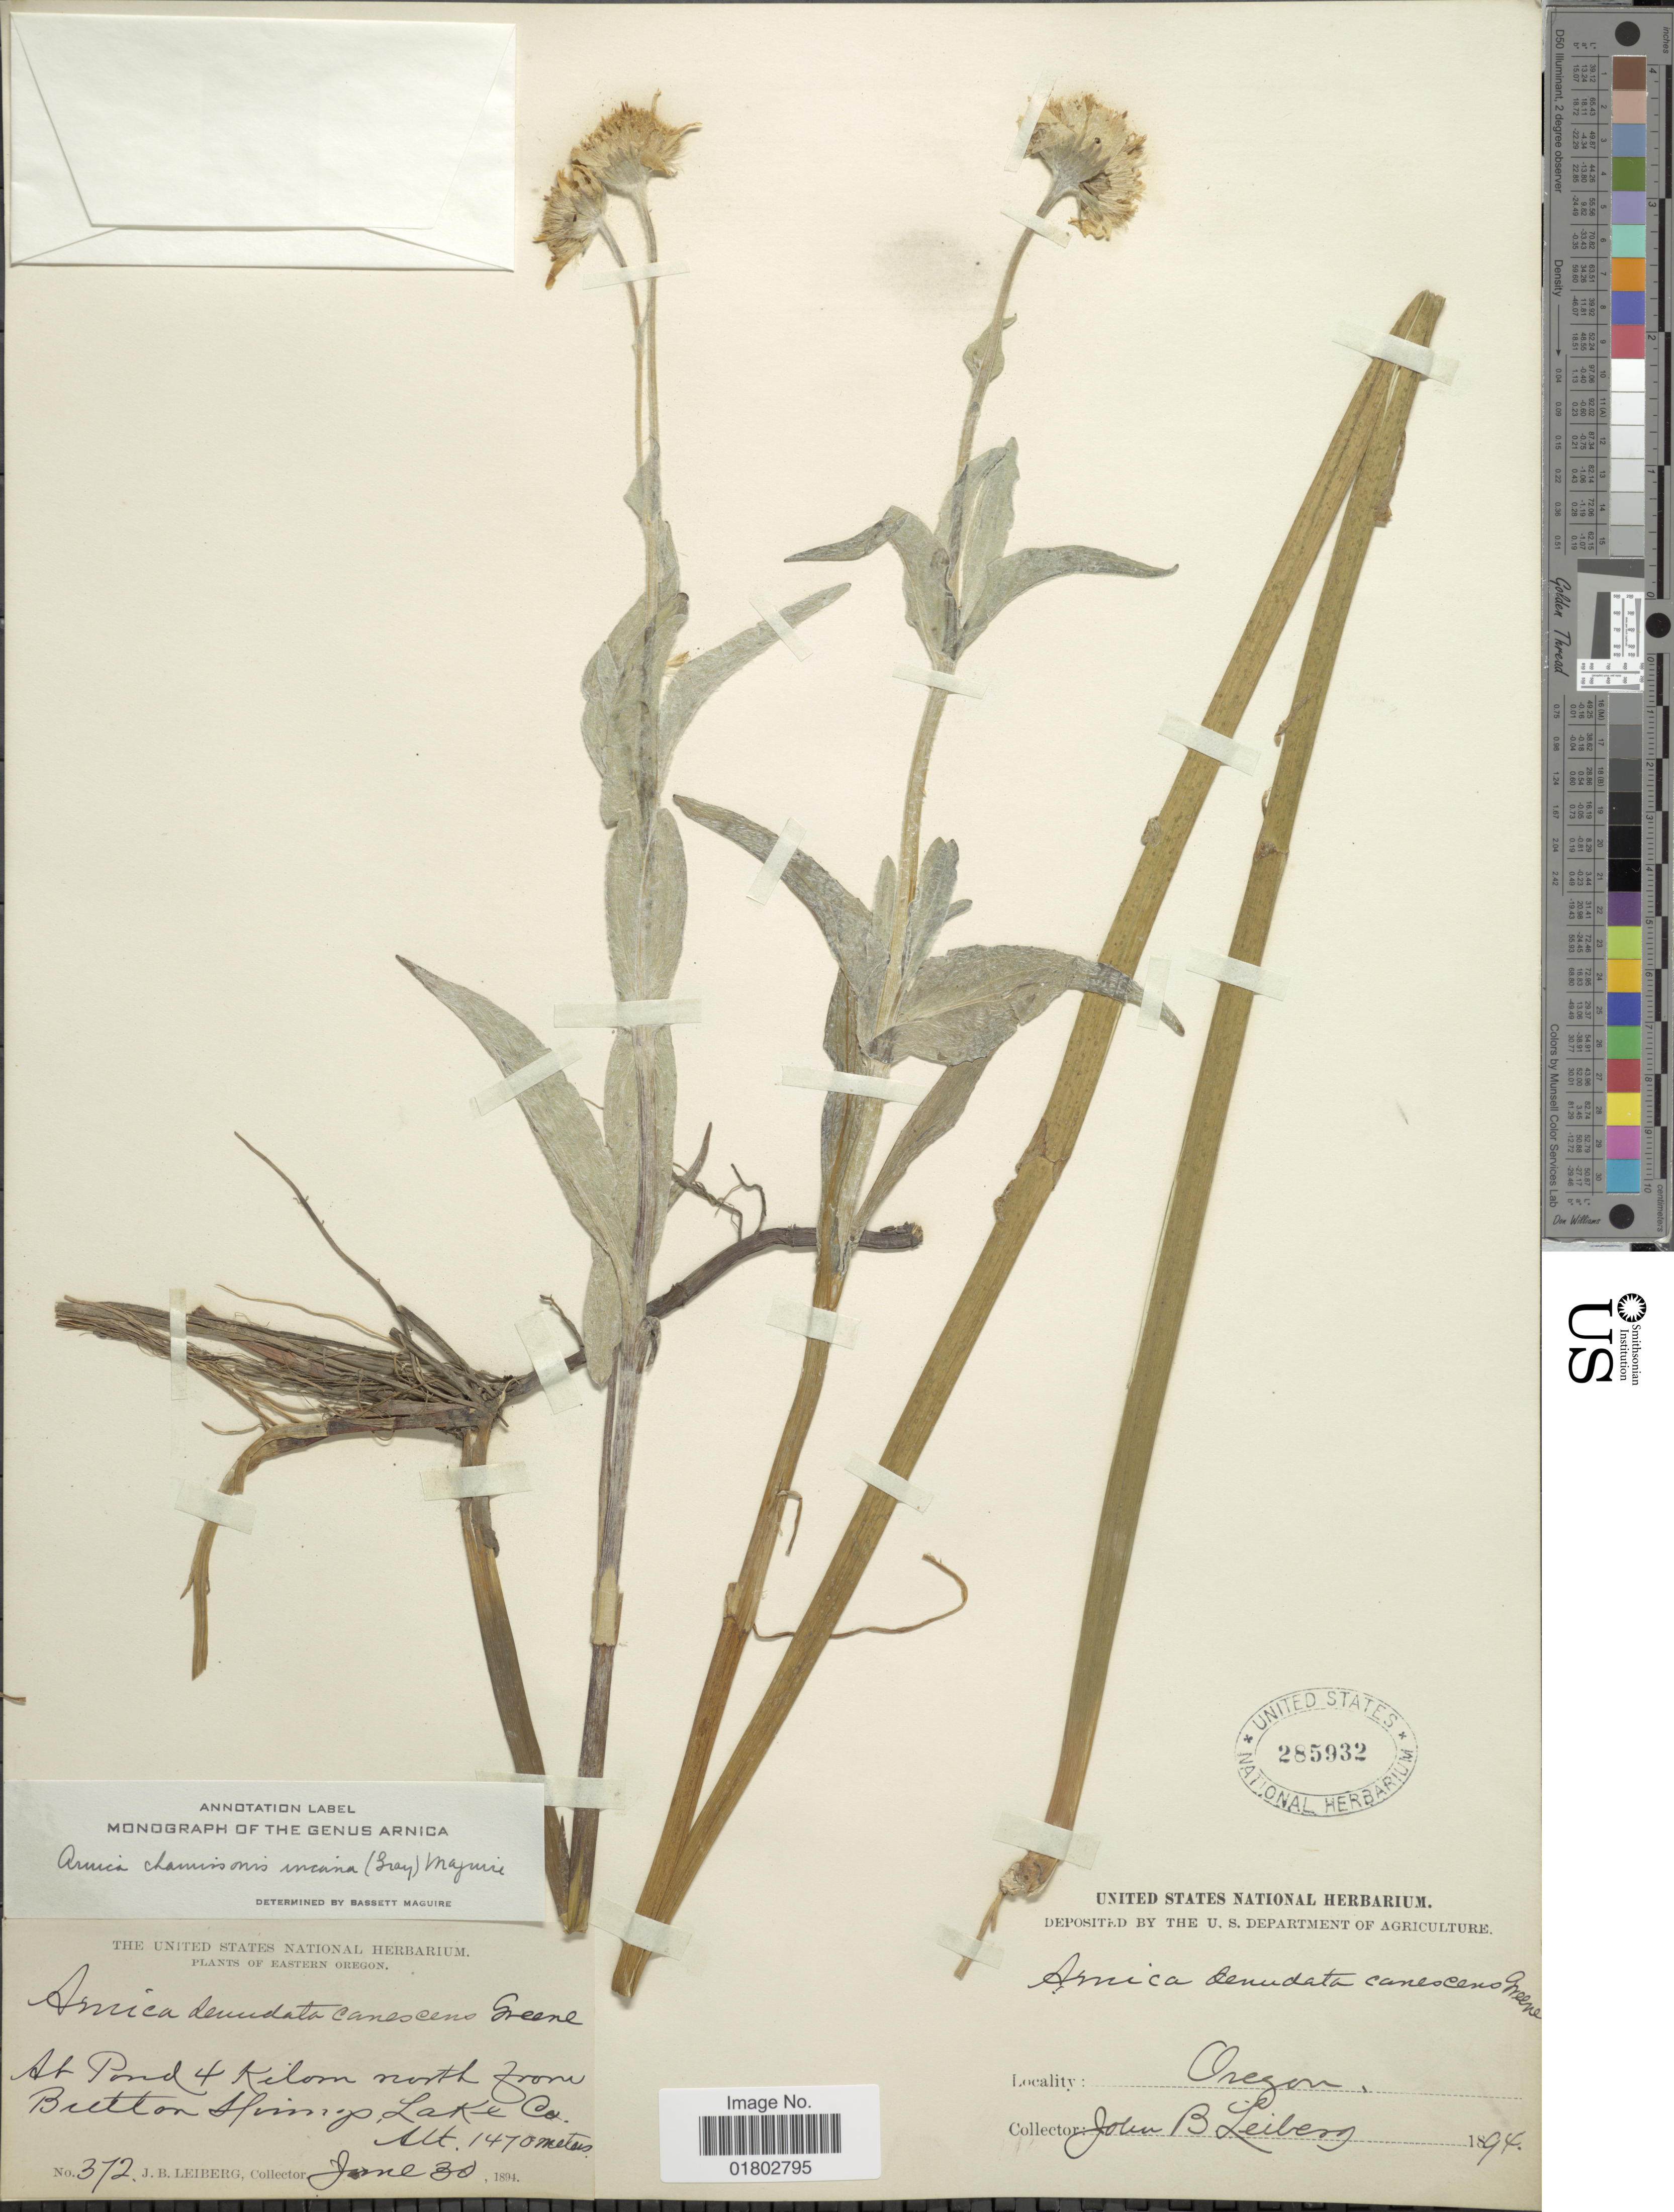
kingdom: Plantae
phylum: Tracheophyta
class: Magnoliopsida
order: Asterales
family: Asteraceae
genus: Arnica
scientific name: Arnica chamissonis subsp. incana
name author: (A. Gray) Maguire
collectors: J. B. Leiberg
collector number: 372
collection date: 1894-06-30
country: United States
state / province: Oregon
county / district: Lake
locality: At Pond 4 Kilom north from Vritton Springs Lake Co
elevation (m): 1470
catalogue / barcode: US 285932